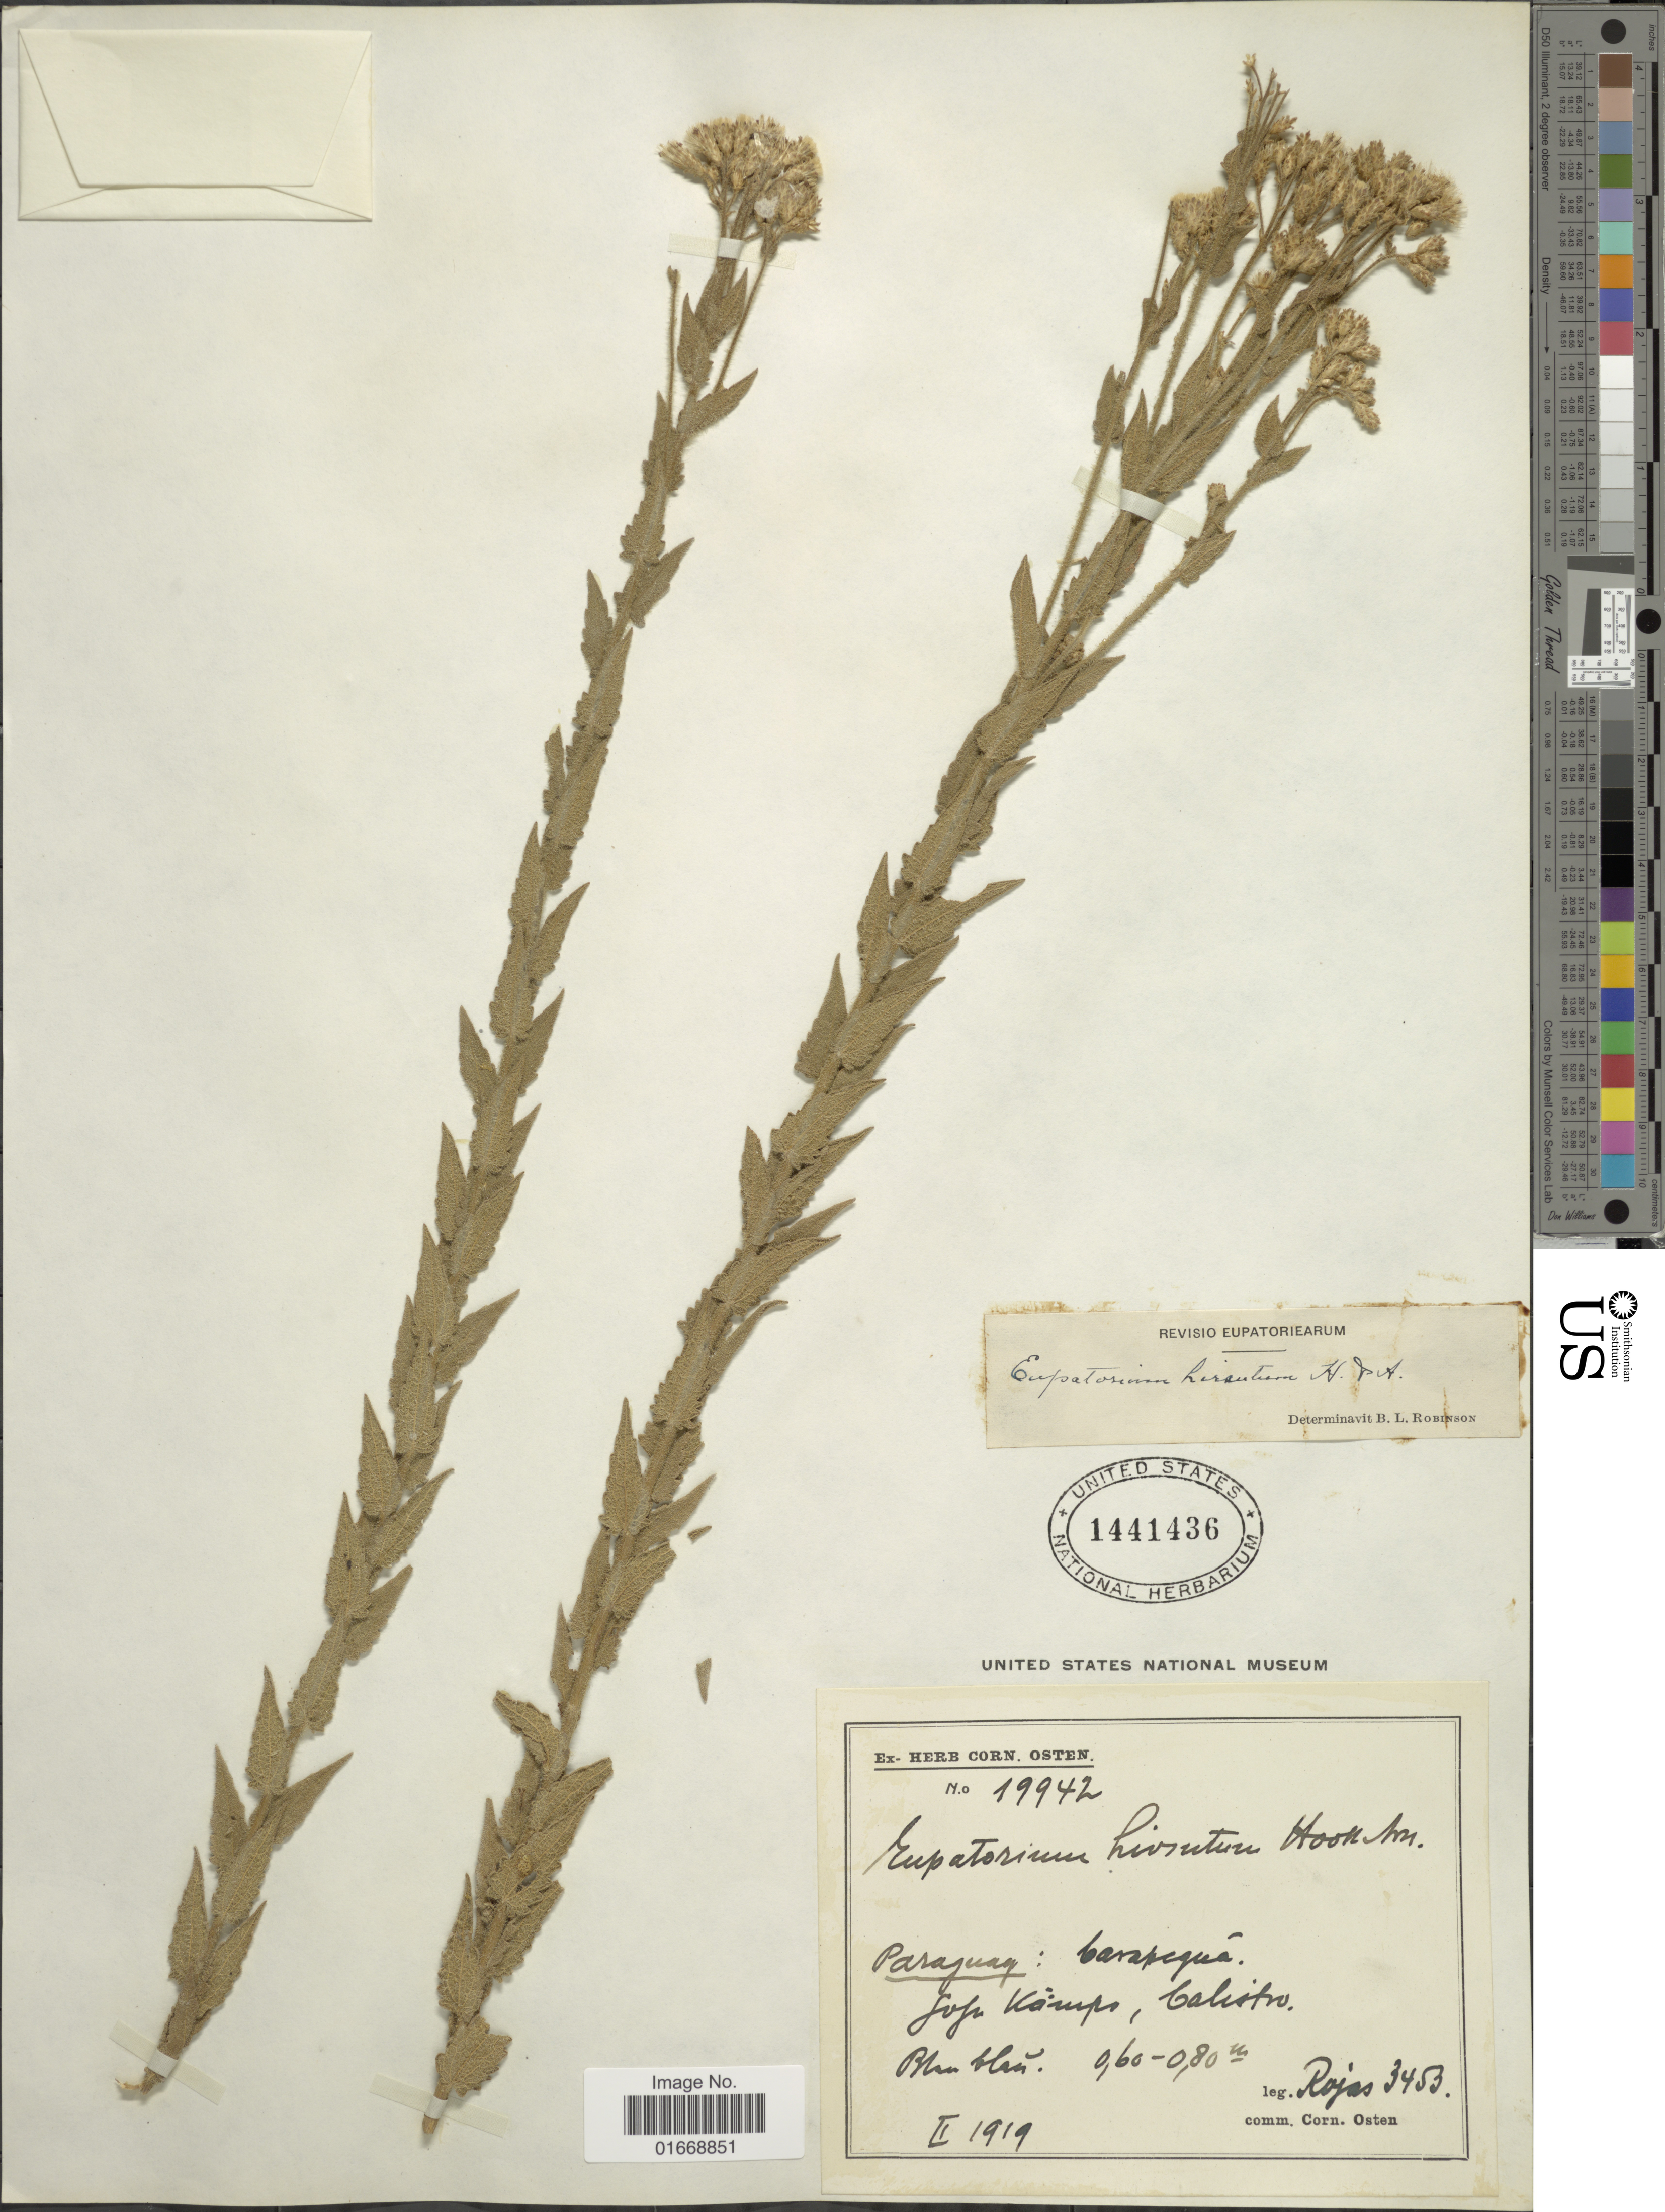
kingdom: Plantae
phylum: Tracheophyta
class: Magnoliopsida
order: Asterales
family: Asteraceae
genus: Chromolaena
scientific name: Chromolaena hirsuta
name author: (Hook. & Arn.) R.M. King & H. Rob.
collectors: Rojas, --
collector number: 3453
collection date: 1919-02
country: Paraguay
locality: Carapegua, Calistro.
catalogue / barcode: US 1441436